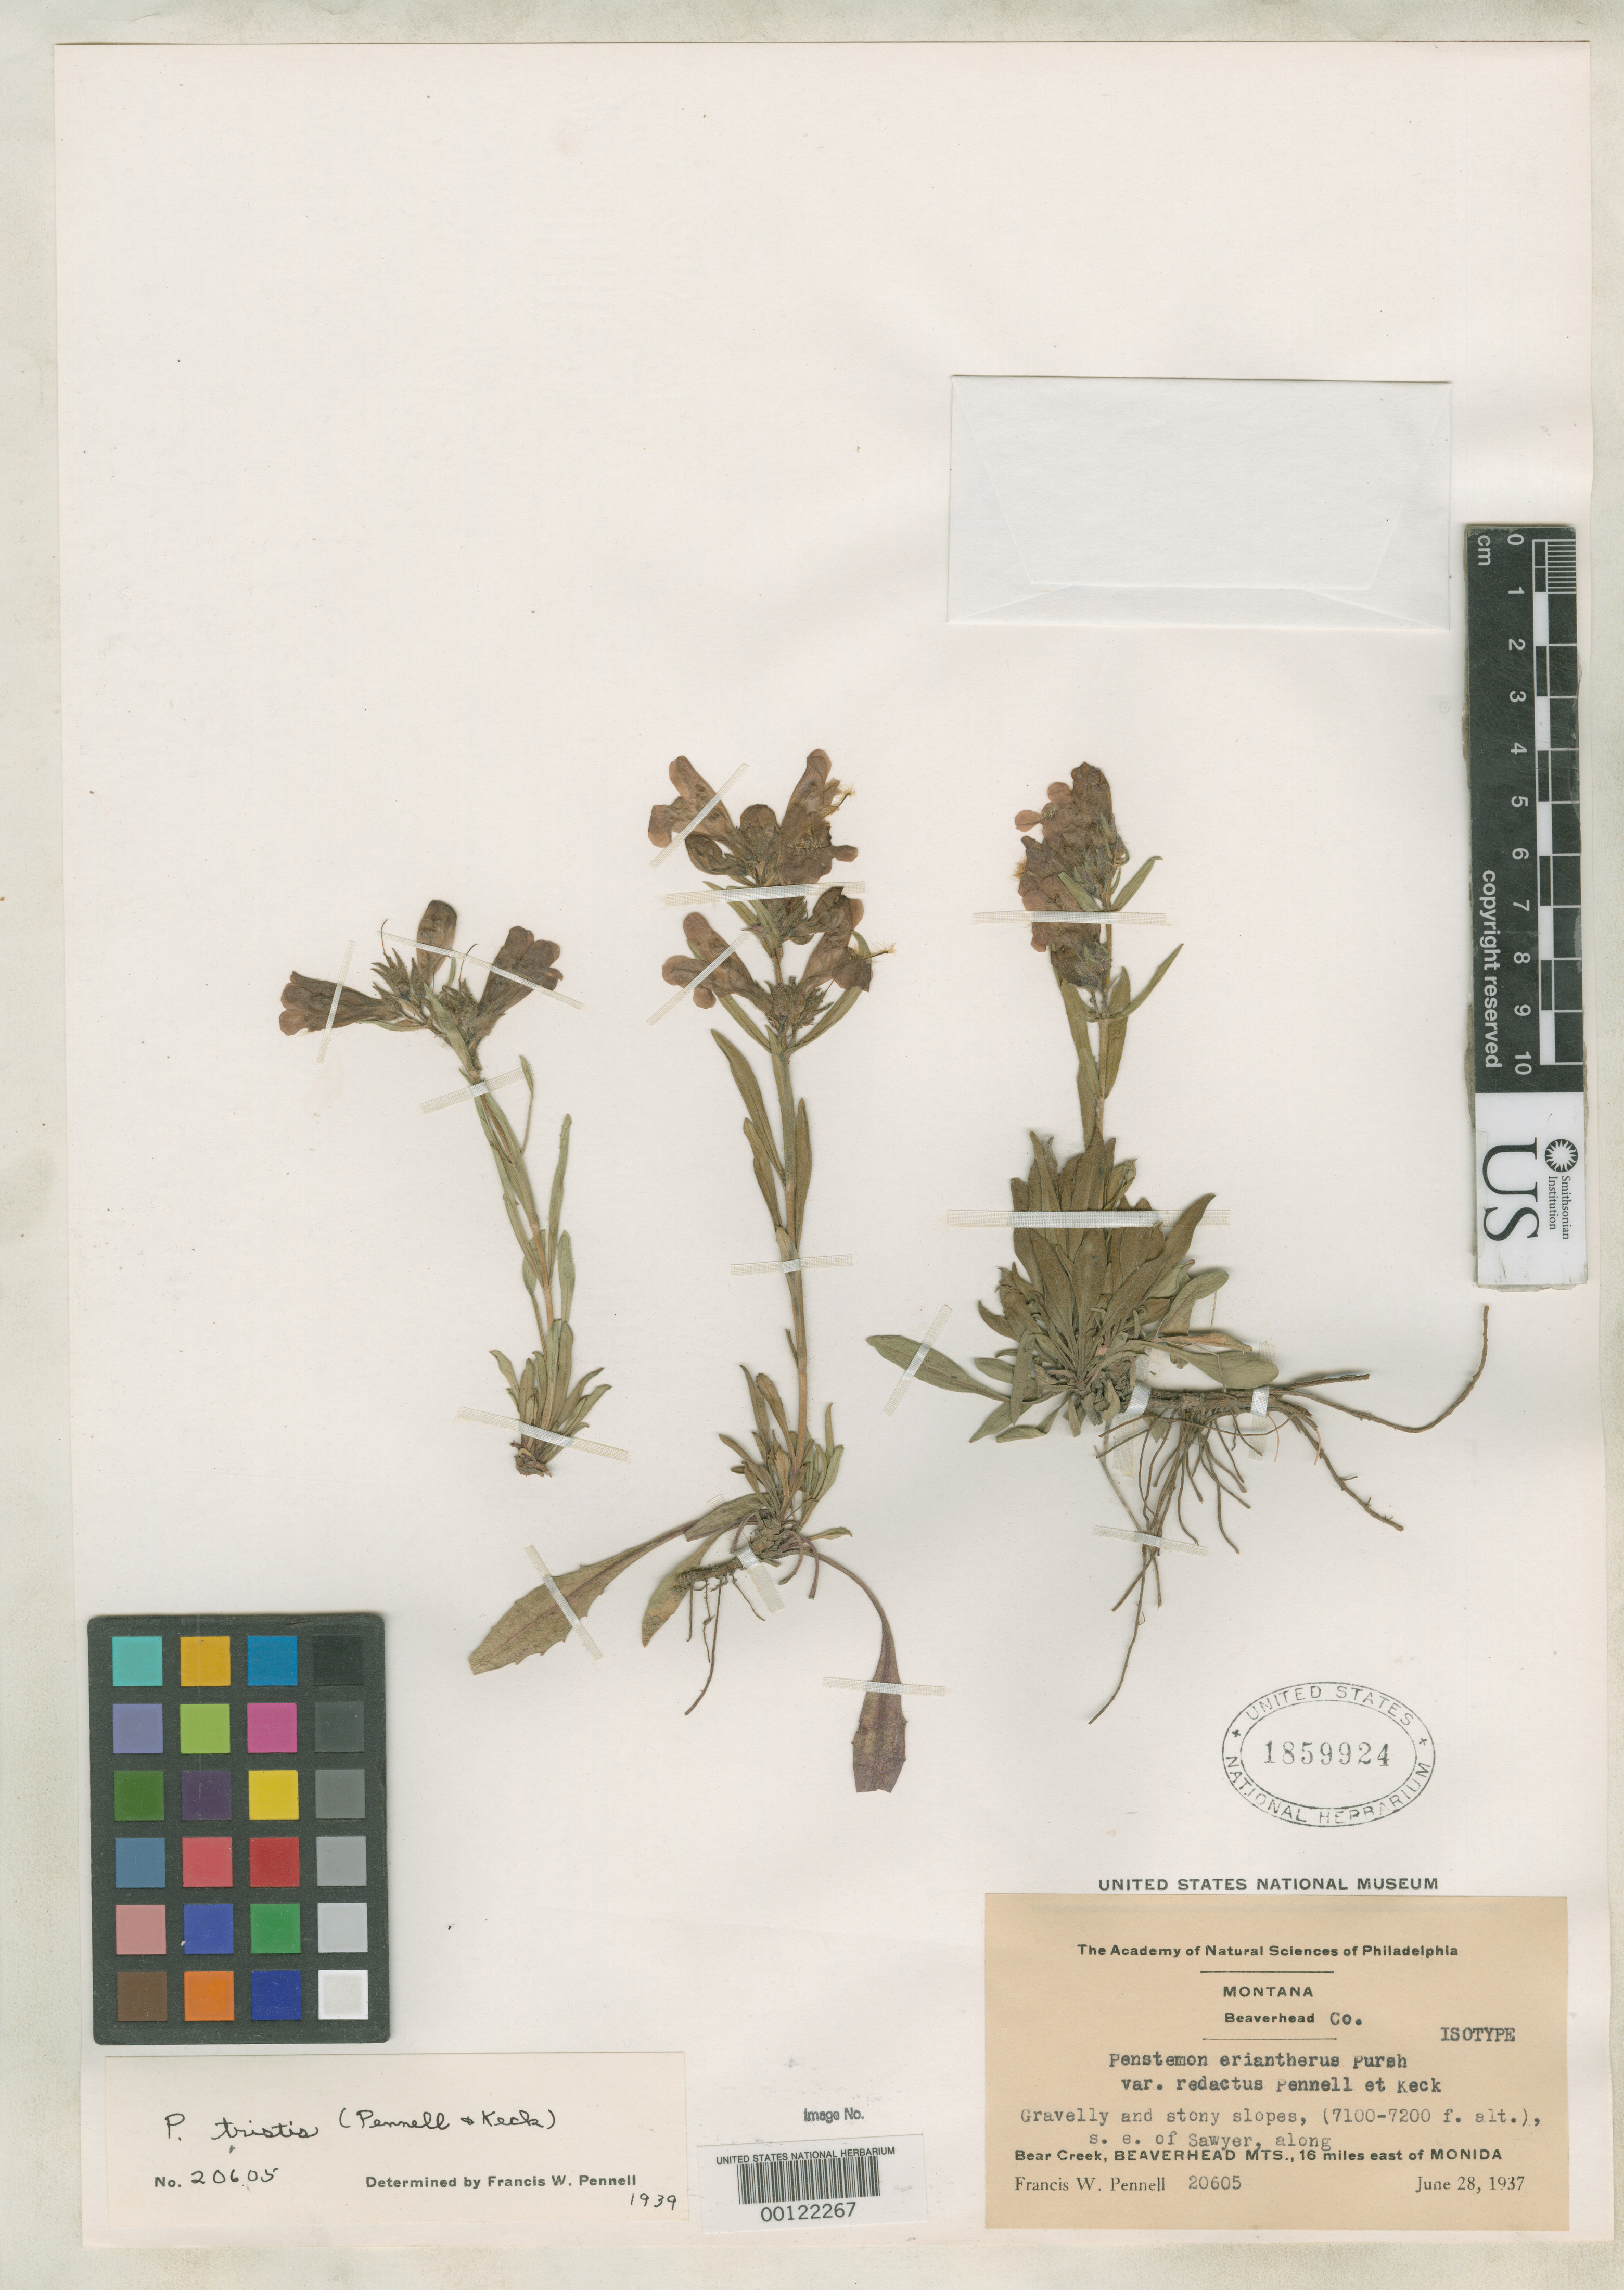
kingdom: Plantae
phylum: Tracheophyta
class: Magnoliopsida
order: Lamiales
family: Plantaginaceae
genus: Penstemon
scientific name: Penstemon eriantherus var. redactus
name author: Pennell & D.D. Keck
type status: Isotype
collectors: F. W. Pennell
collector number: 20605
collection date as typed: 28 Jun 1937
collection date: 1937-06-28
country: United States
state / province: Montana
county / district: Beaverhead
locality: Monida.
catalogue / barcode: US 1859924